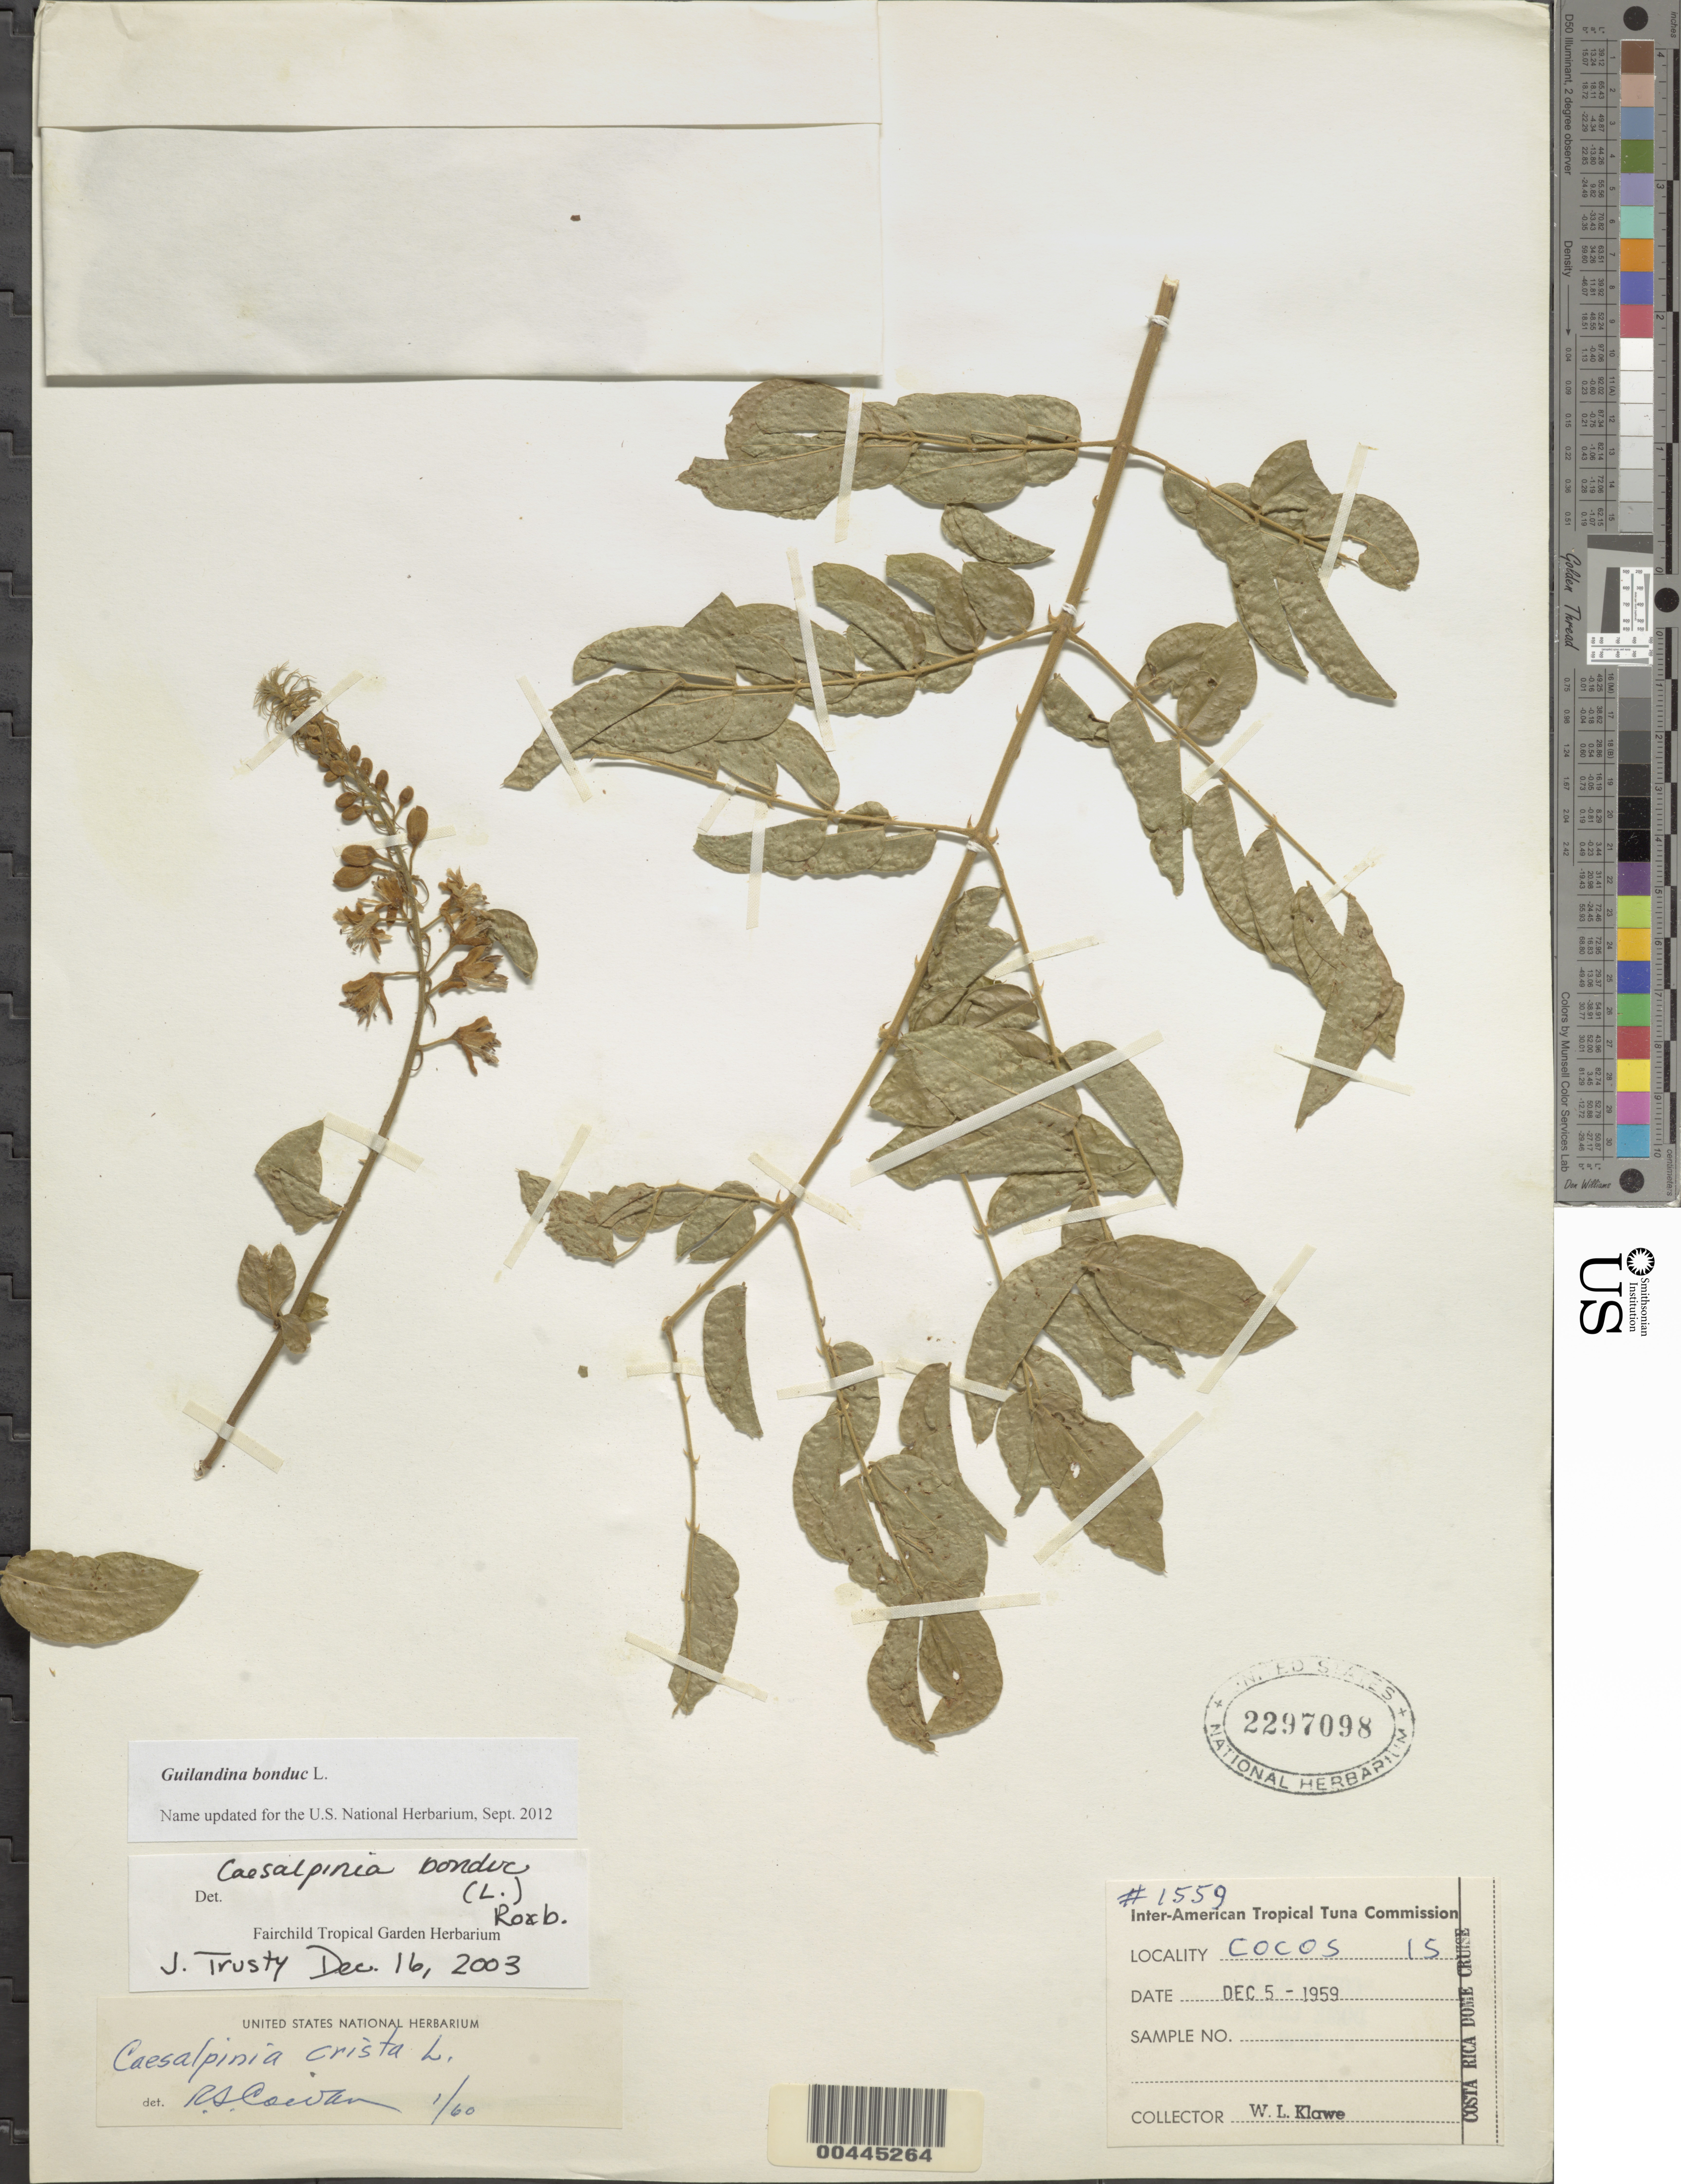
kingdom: Plantae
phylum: Tracheophyta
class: Magnoliopsida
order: Fabales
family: Fabaceae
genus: Guilandina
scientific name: Guilandina bonduc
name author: L.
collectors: W. Klawe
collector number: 1559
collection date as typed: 05 Dec 1959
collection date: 1959-12-05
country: Costa Rica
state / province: Puntarenas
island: Cocos Island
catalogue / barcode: US 2297098